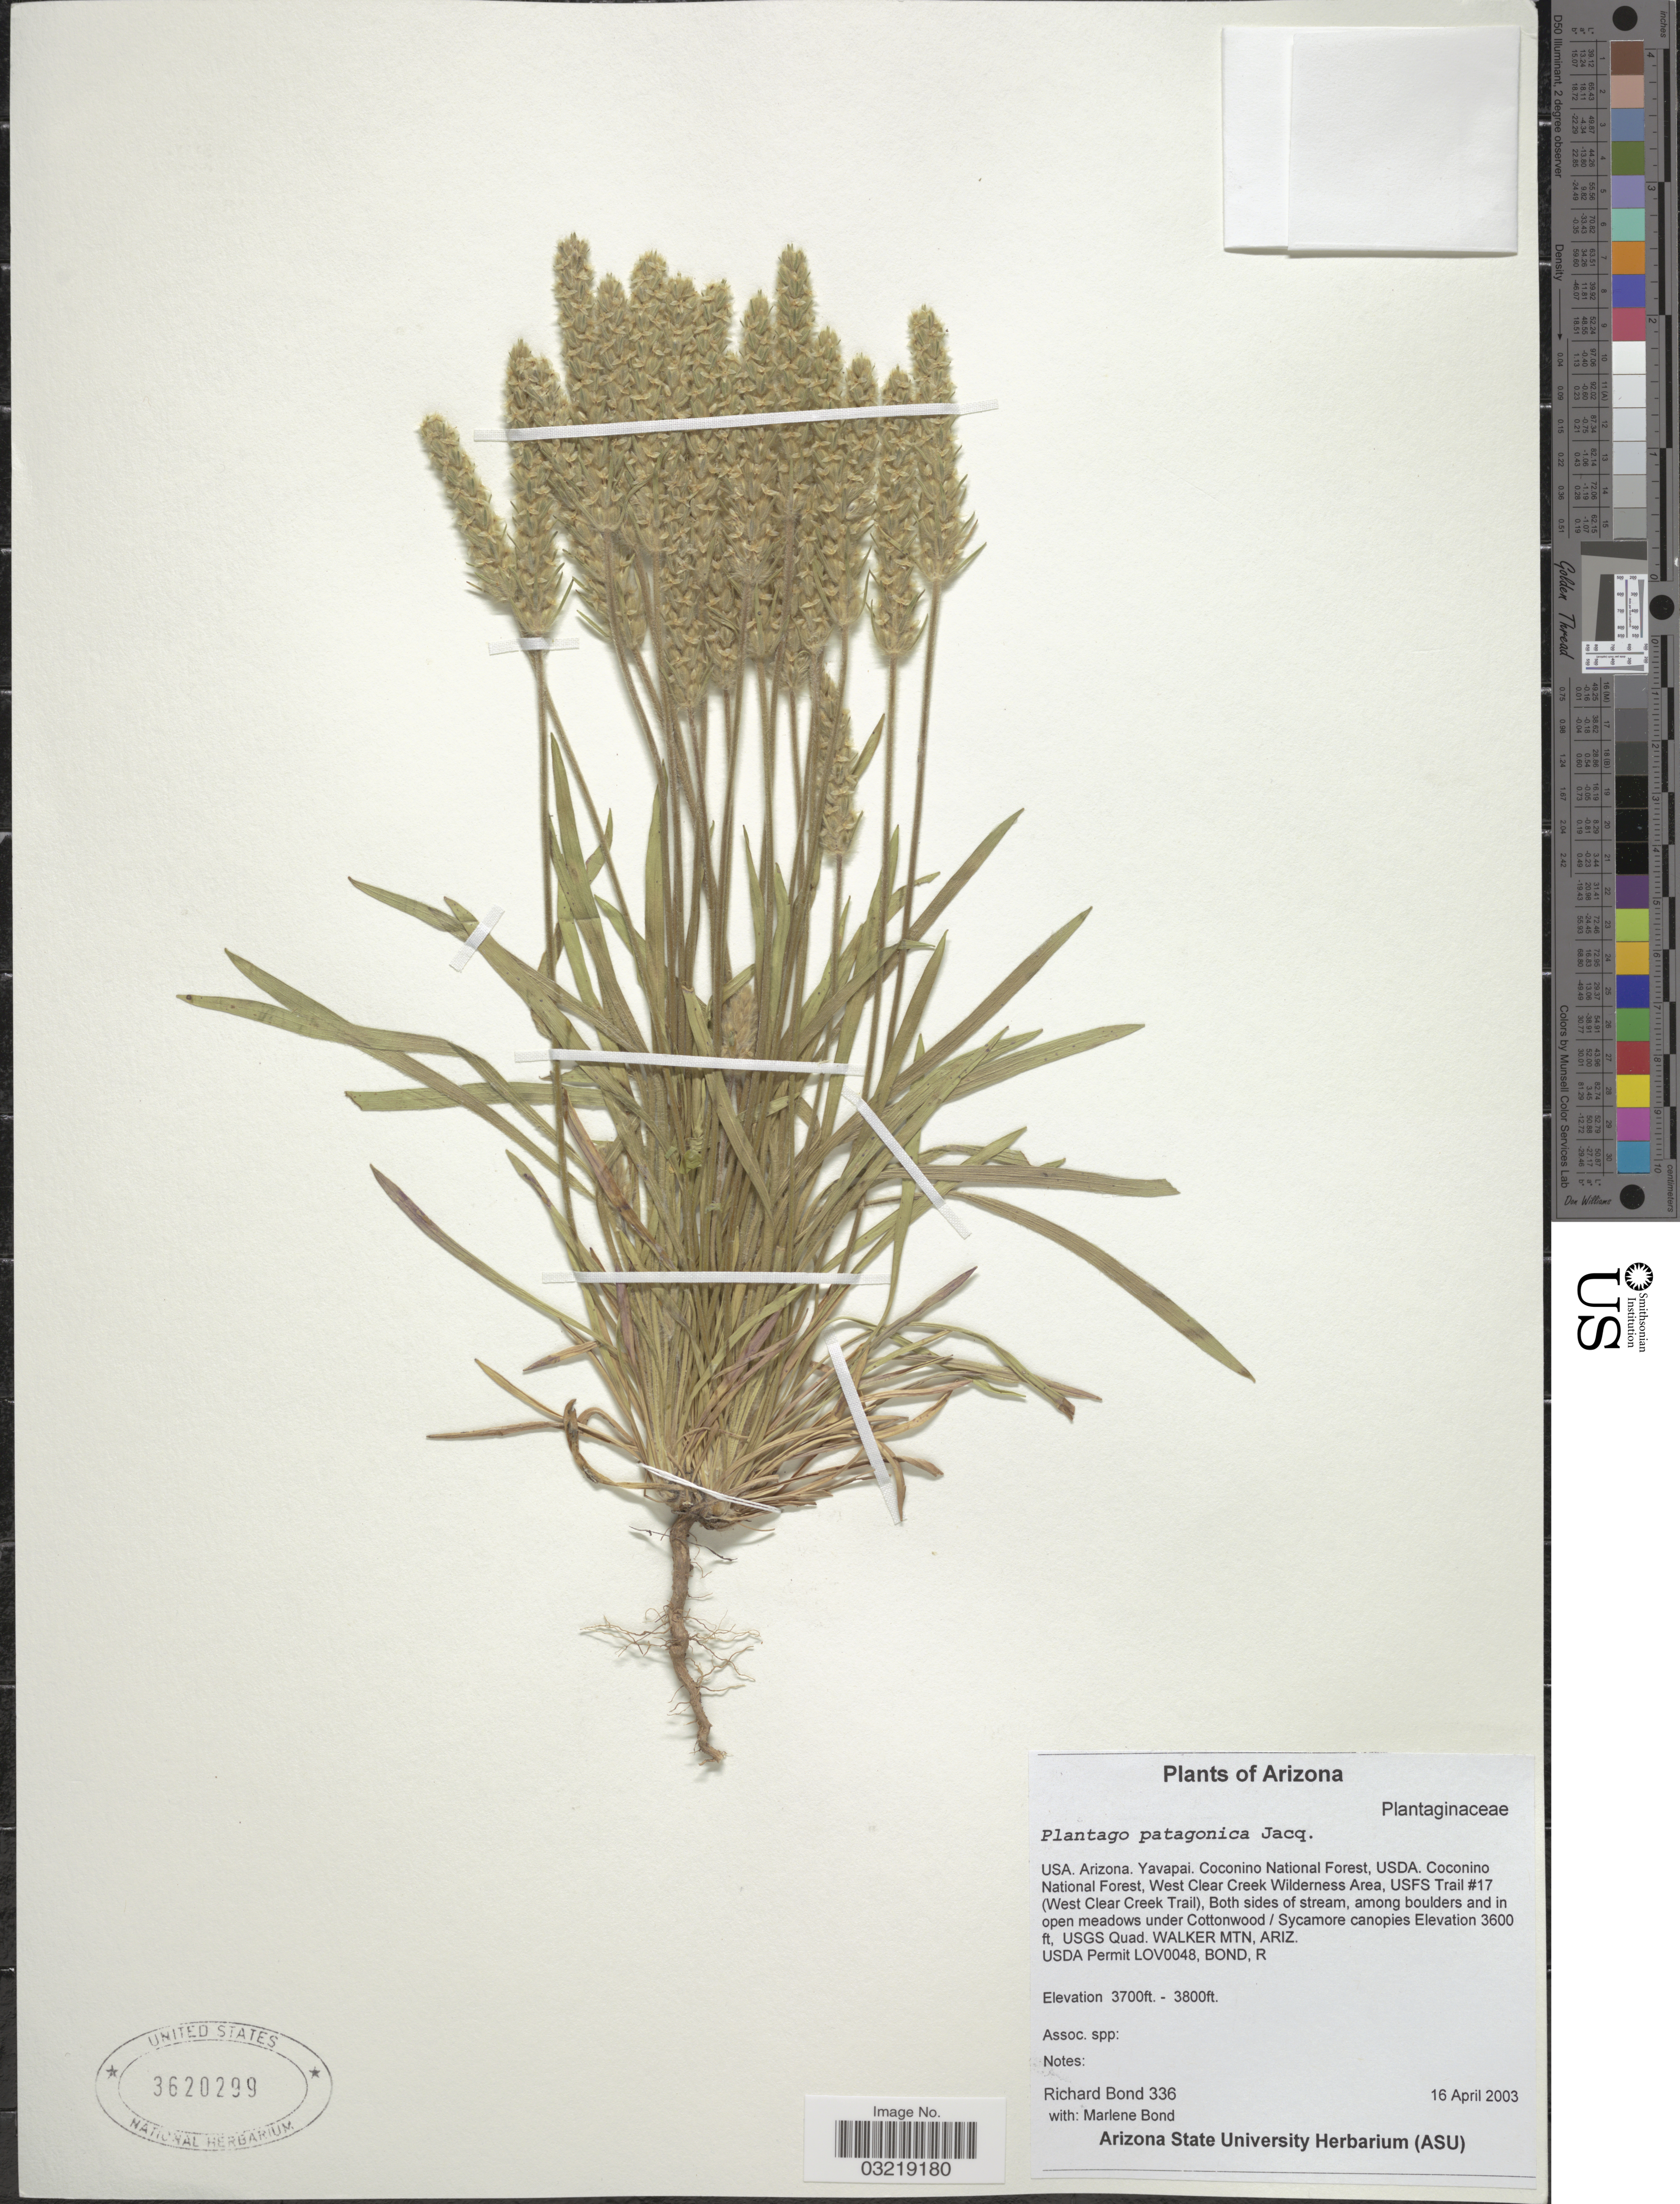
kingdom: Plantae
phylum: Tracheophyta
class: Magnoliopsida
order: Lamiales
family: Plantaginaceae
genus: Plantago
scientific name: Plantago patagonica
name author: Jacq.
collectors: R. Bond & M. Bond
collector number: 336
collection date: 2003-04-16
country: United States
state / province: Arizona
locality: Yavapao. Coconino National Forest, USDA. Coconino National Forest, West Clear Creek Wilderness Area, USFS Trail #17 (West Clear Creek Trail). USGS Quad. Walker Mtn.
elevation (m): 1128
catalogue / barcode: US 3620299